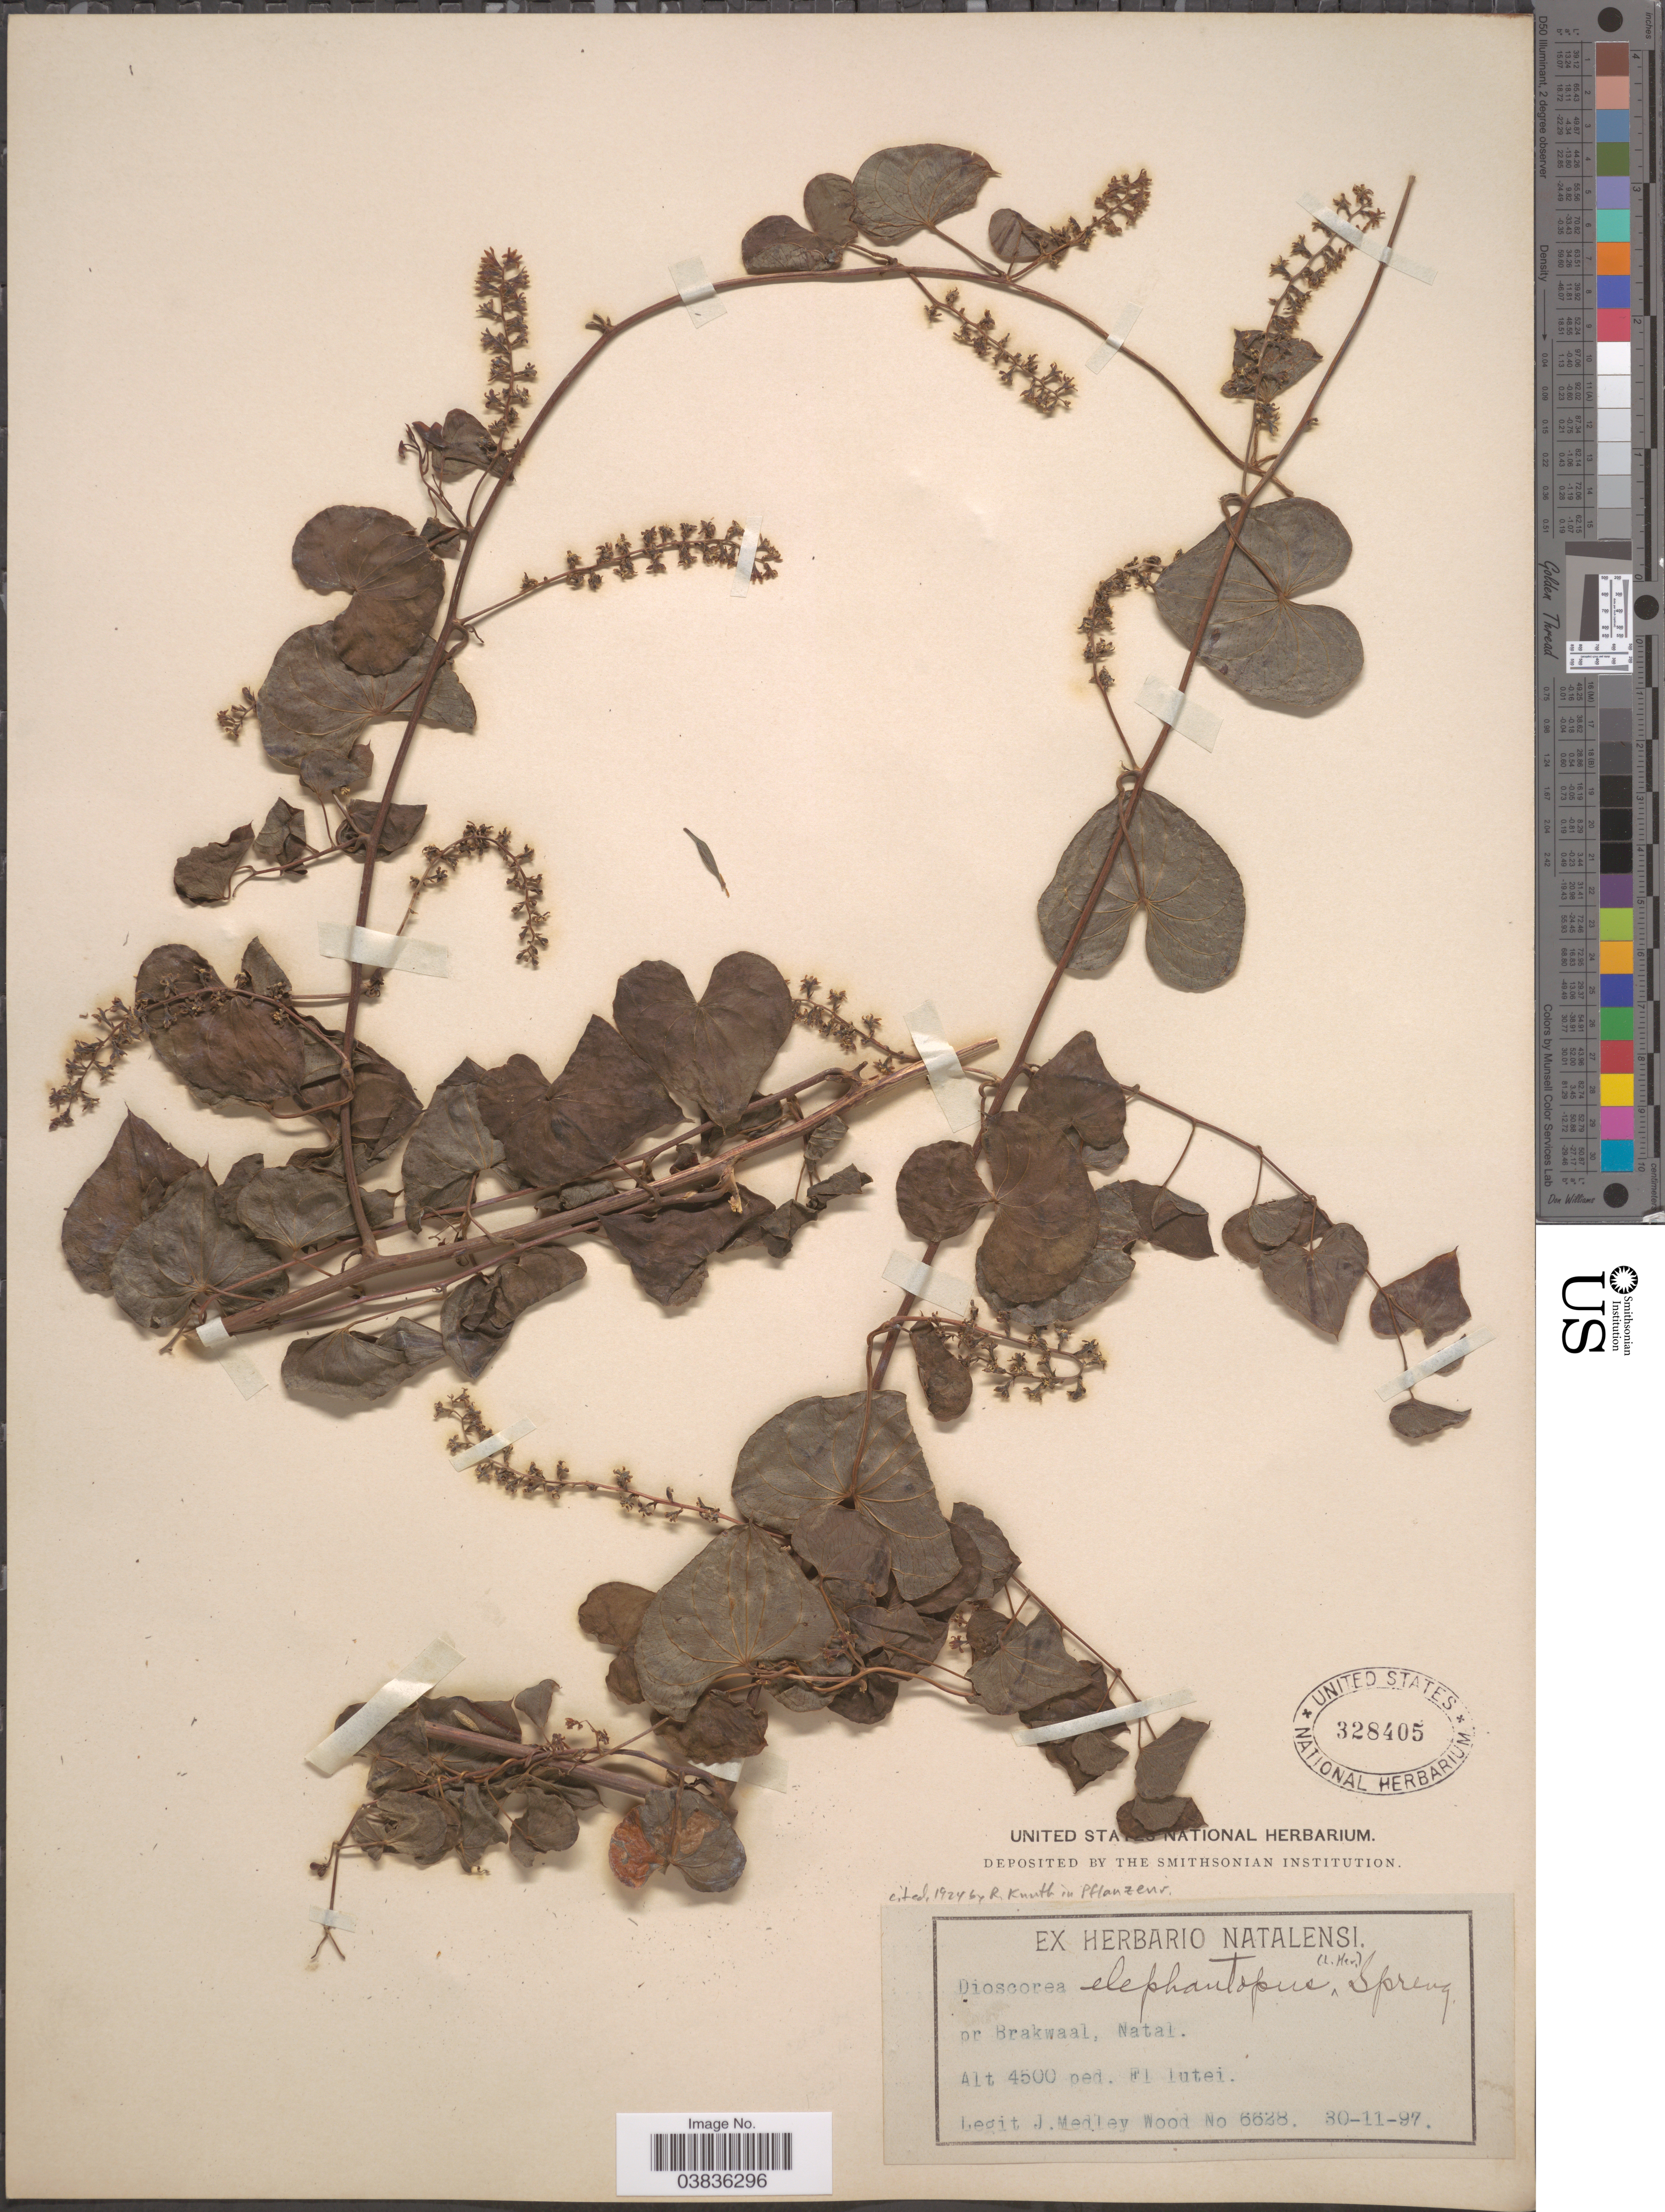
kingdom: Plantae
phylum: Tracheophyta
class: Liliopsida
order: Dioscoreales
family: Dioscoreaceae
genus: Dioscorea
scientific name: Dioscorea elephantipes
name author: Engl.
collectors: J. Medley Wood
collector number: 6628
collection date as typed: Transcribed d/m/y: 30/11/97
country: South Africa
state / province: KwaZulu-Natal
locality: Pr Brakwaal. Natal.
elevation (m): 1372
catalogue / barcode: US 328405